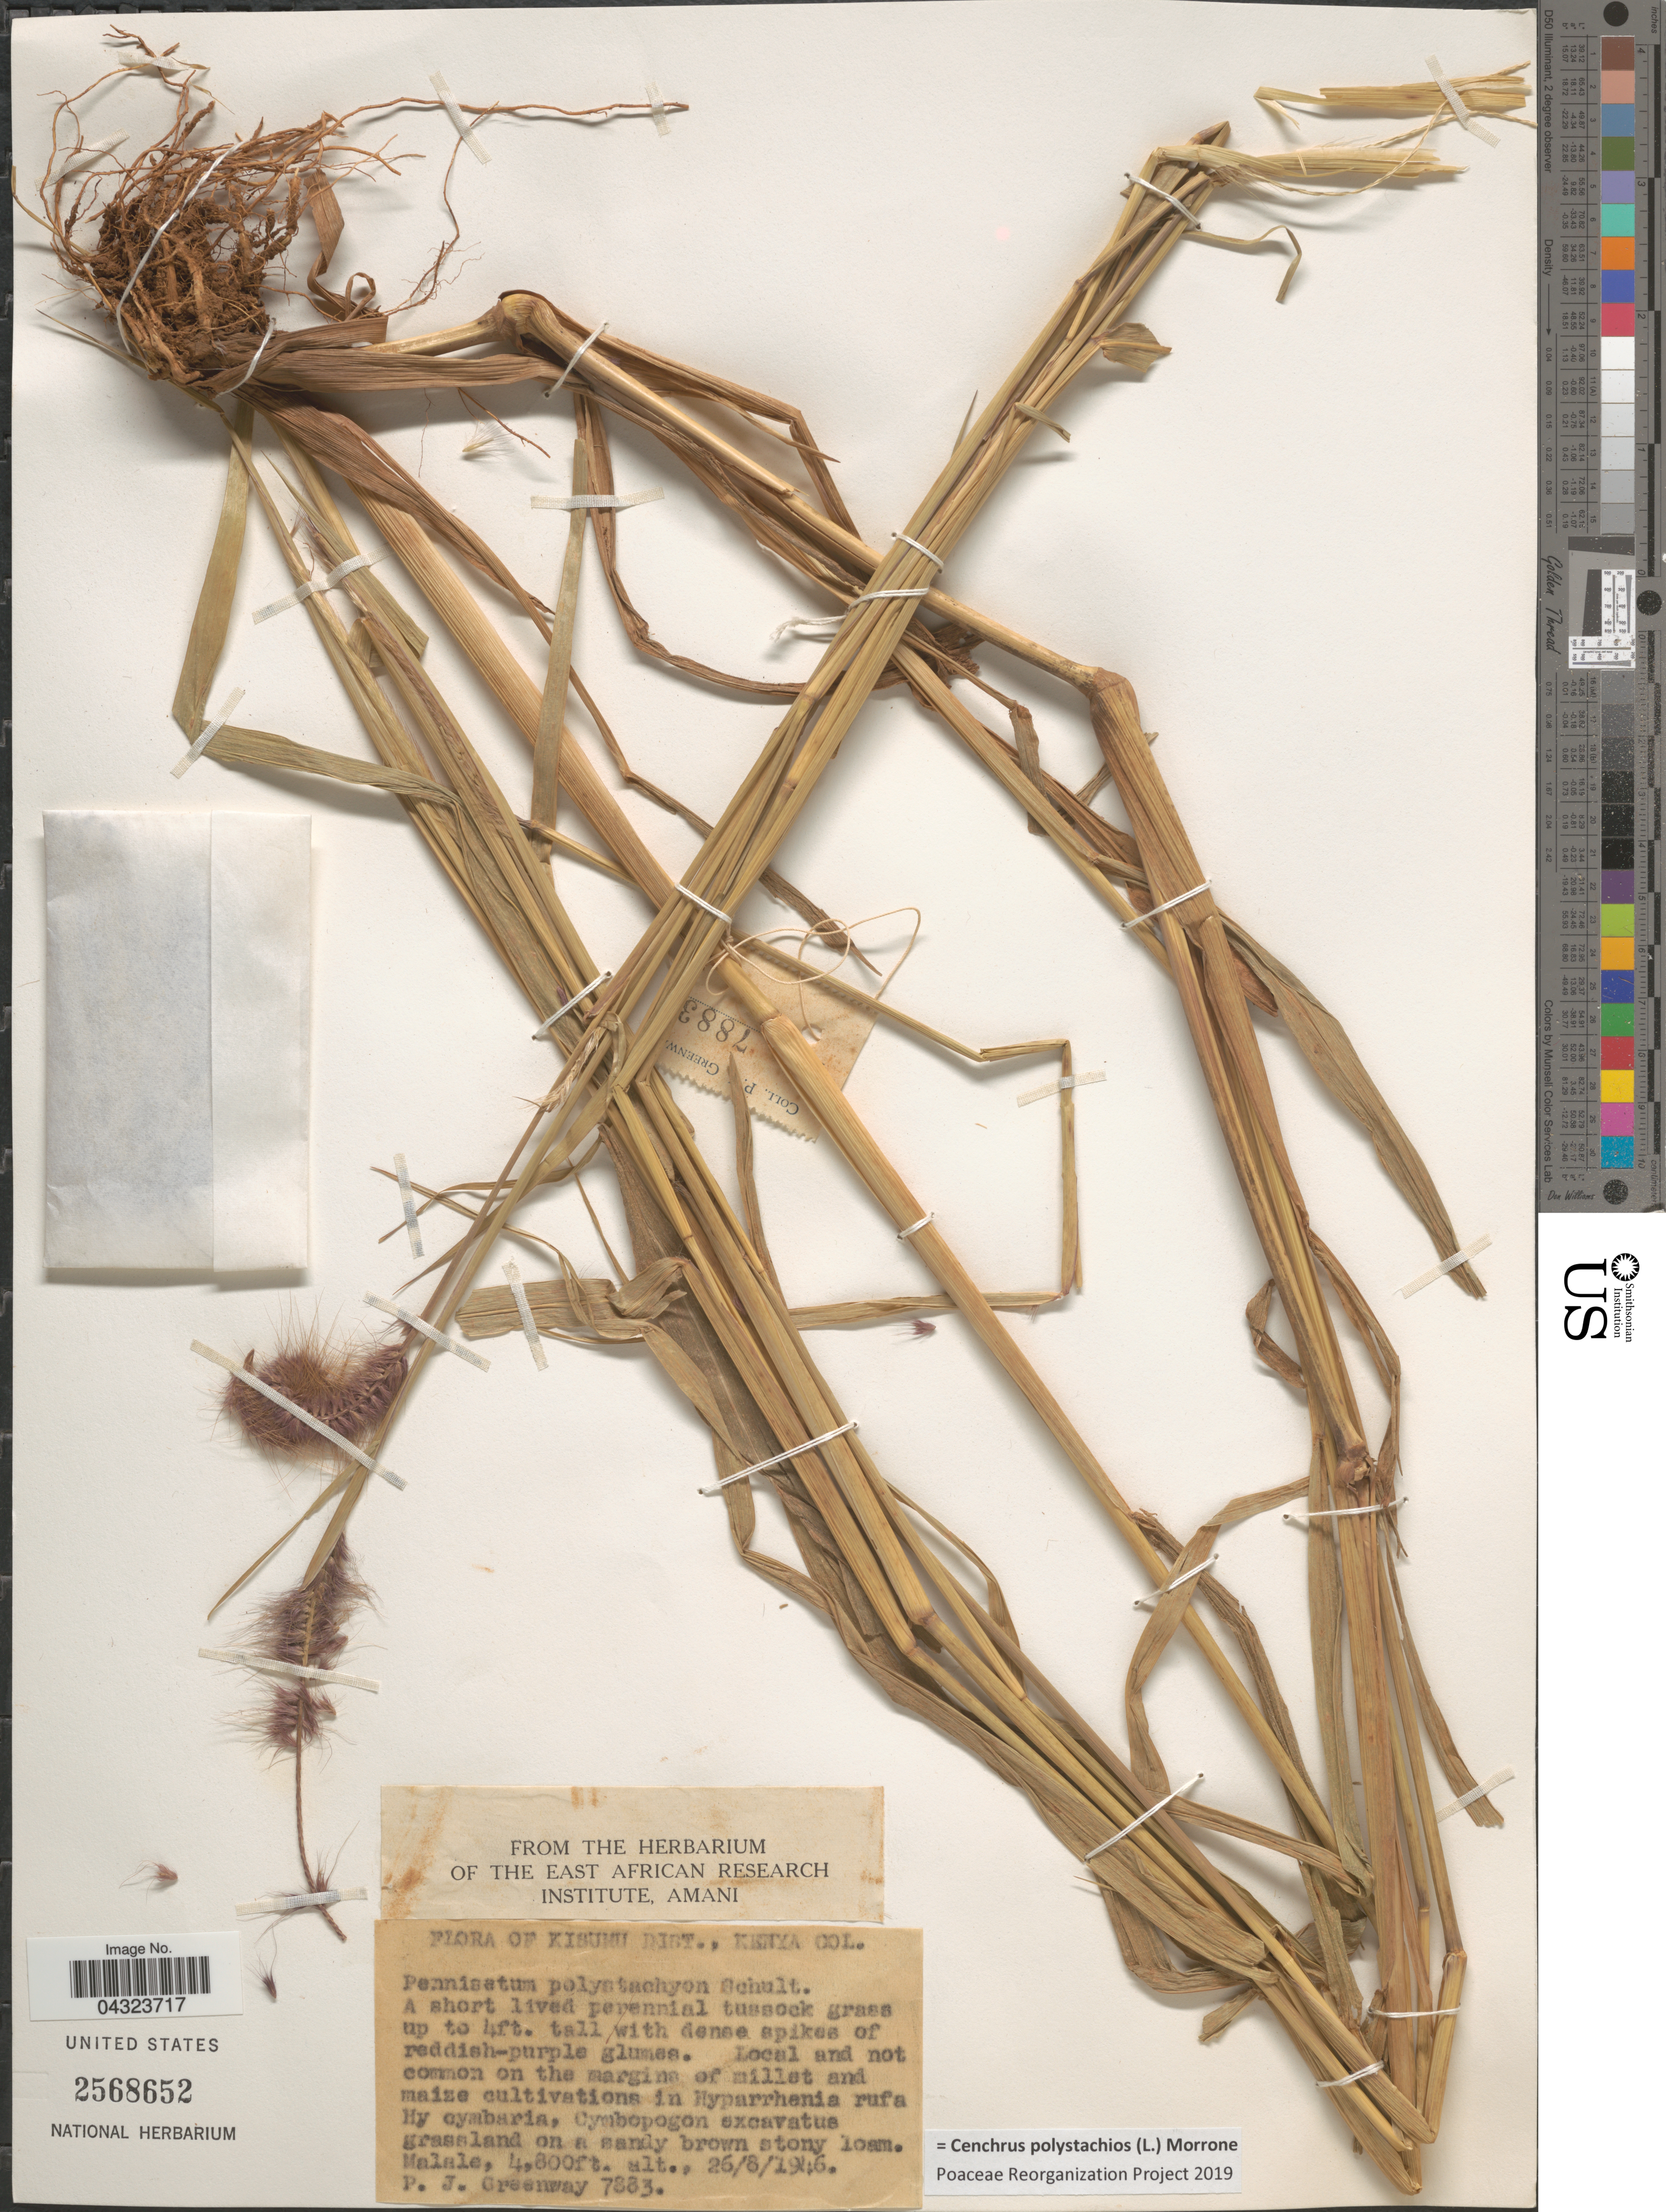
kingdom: Plantae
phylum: Tracheophyta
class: Liliopsida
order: Poales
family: Poaceae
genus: Cenchrus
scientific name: Cenchrus polystachios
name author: (L.) Morrone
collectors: P. J. Greenway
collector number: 7883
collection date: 1946-08-26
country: Kenya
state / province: Kisumu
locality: Kisumu Dist. Malale.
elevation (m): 1463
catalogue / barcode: US 2568652